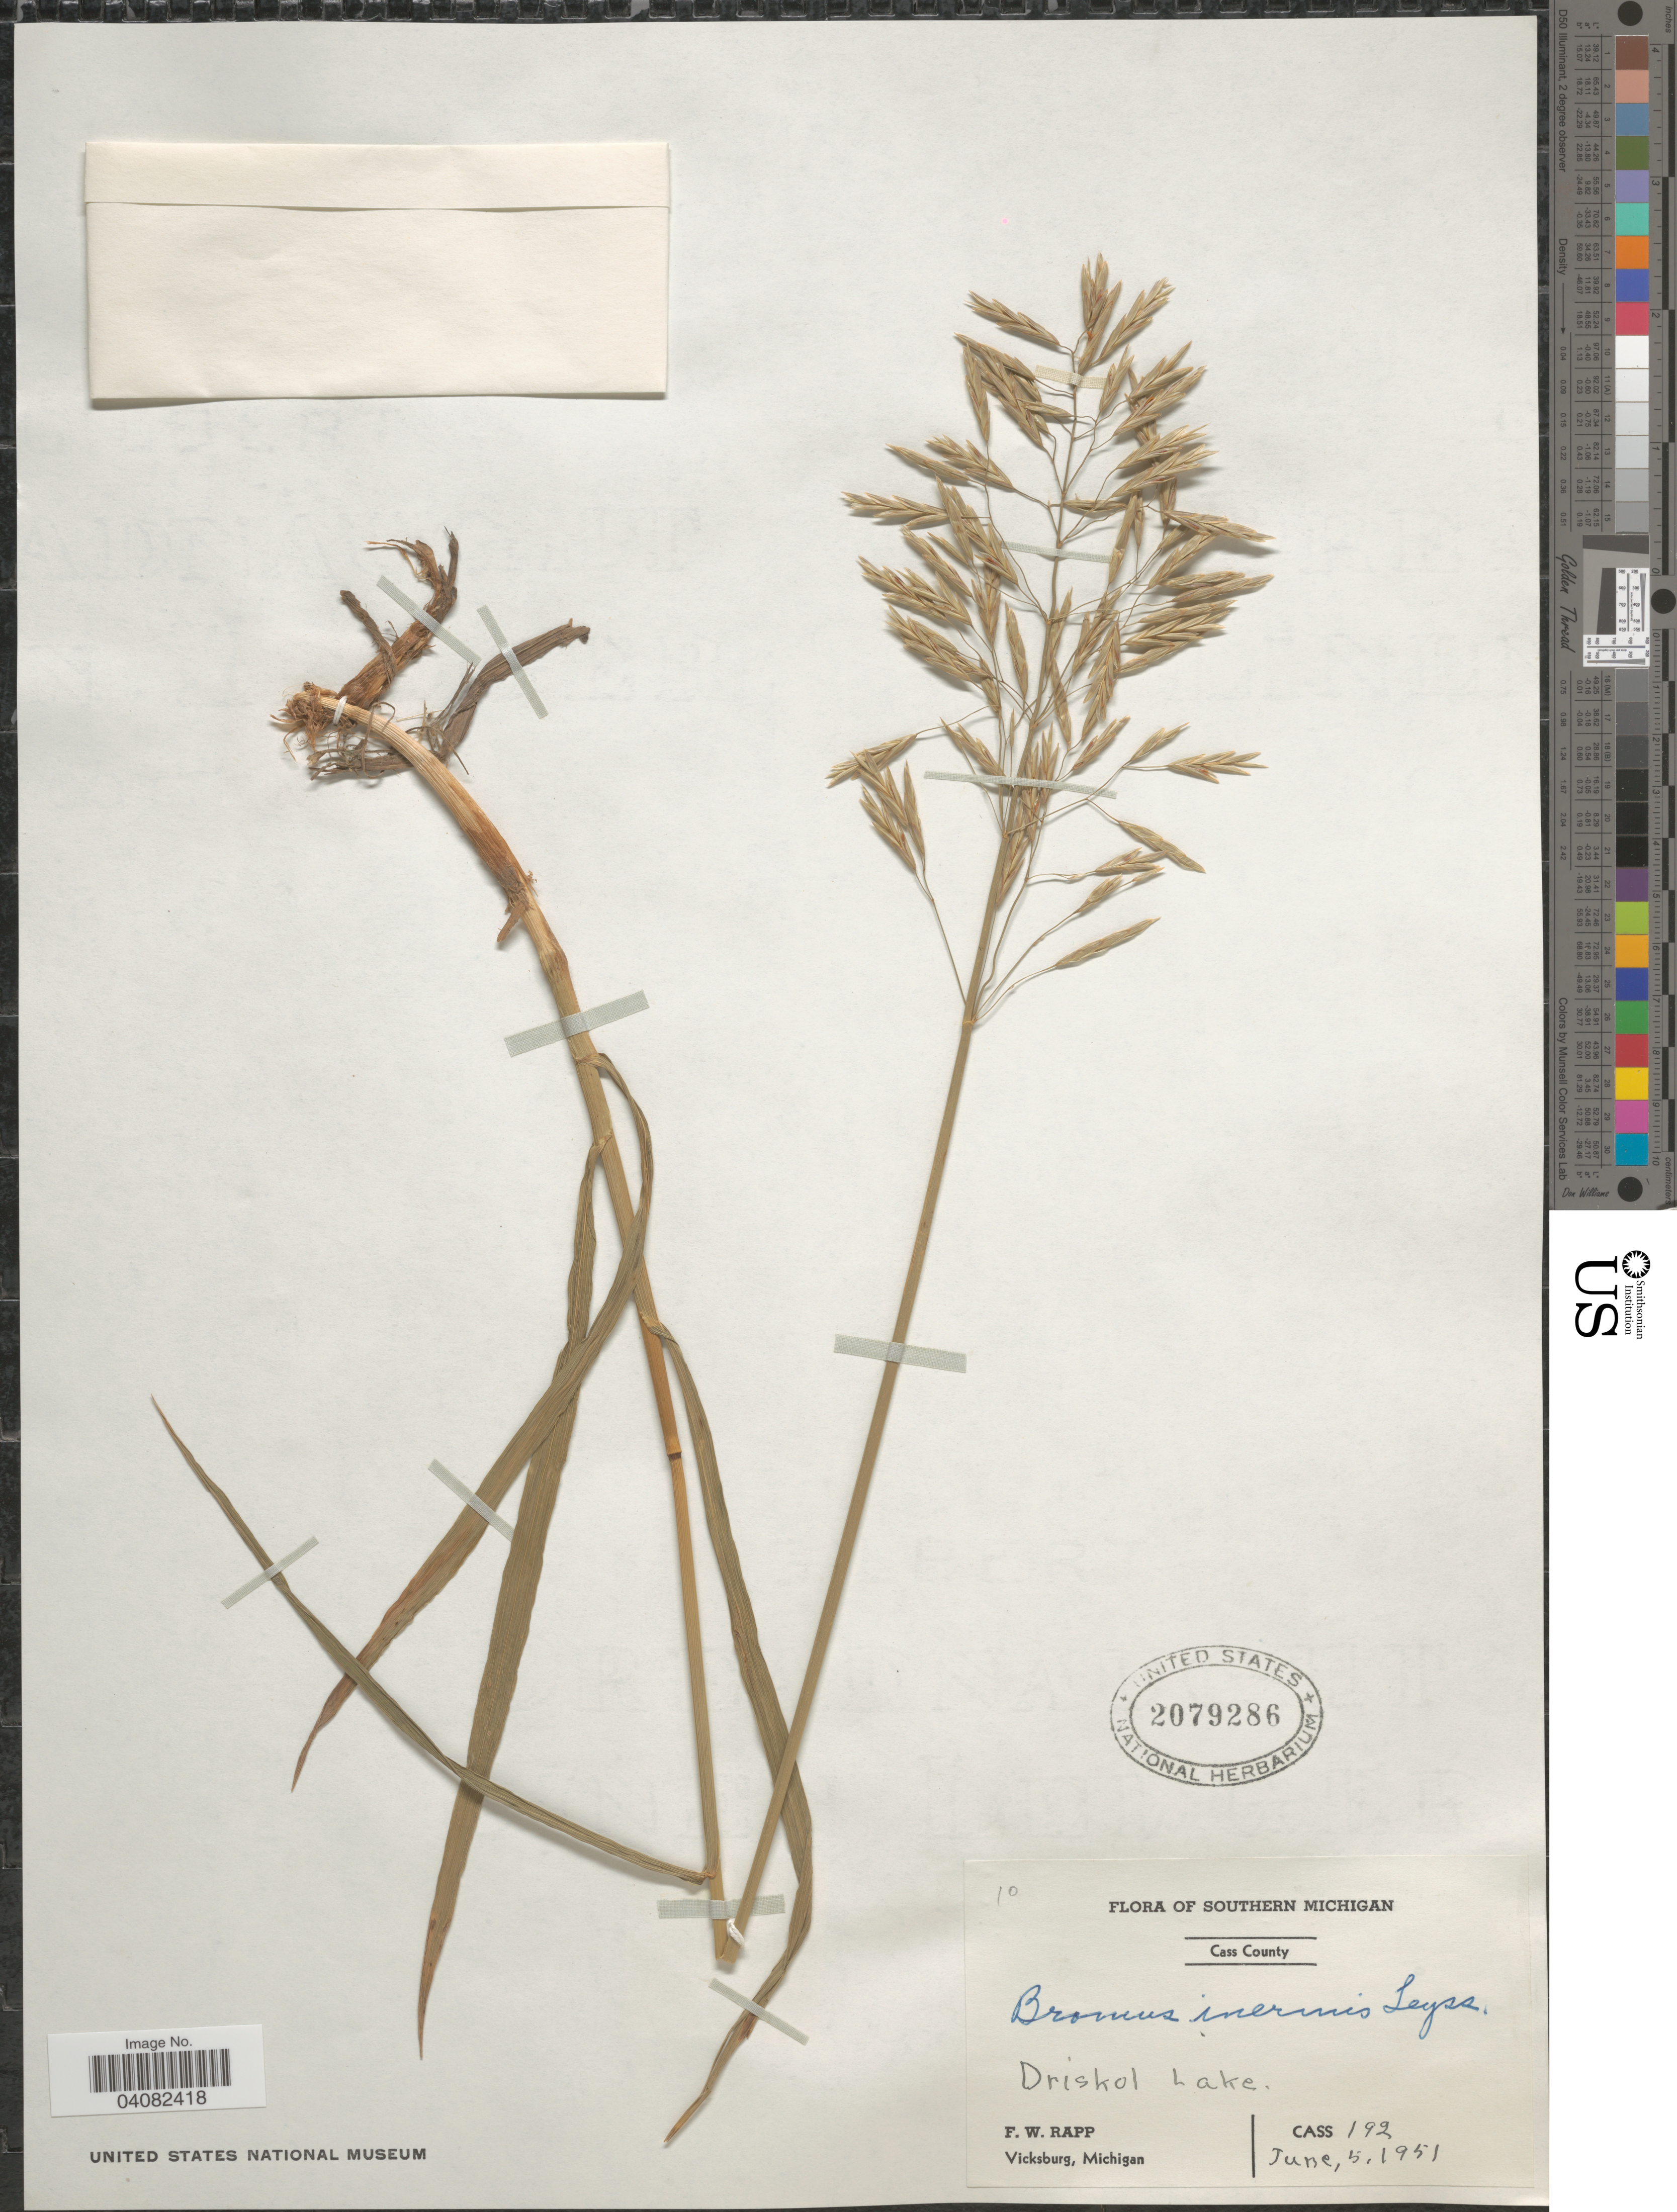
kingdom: Plantae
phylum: Tracheophyta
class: Liliopsida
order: Poales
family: Poaceae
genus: Bromus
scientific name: Bromus inermis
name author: Leyss.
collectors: F. Rapp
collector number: CASS192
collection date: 1951-06-05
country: United States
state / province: Michigan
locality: Southern Michigan. Cass County. Driskol Lake.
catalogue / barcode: US 2079286